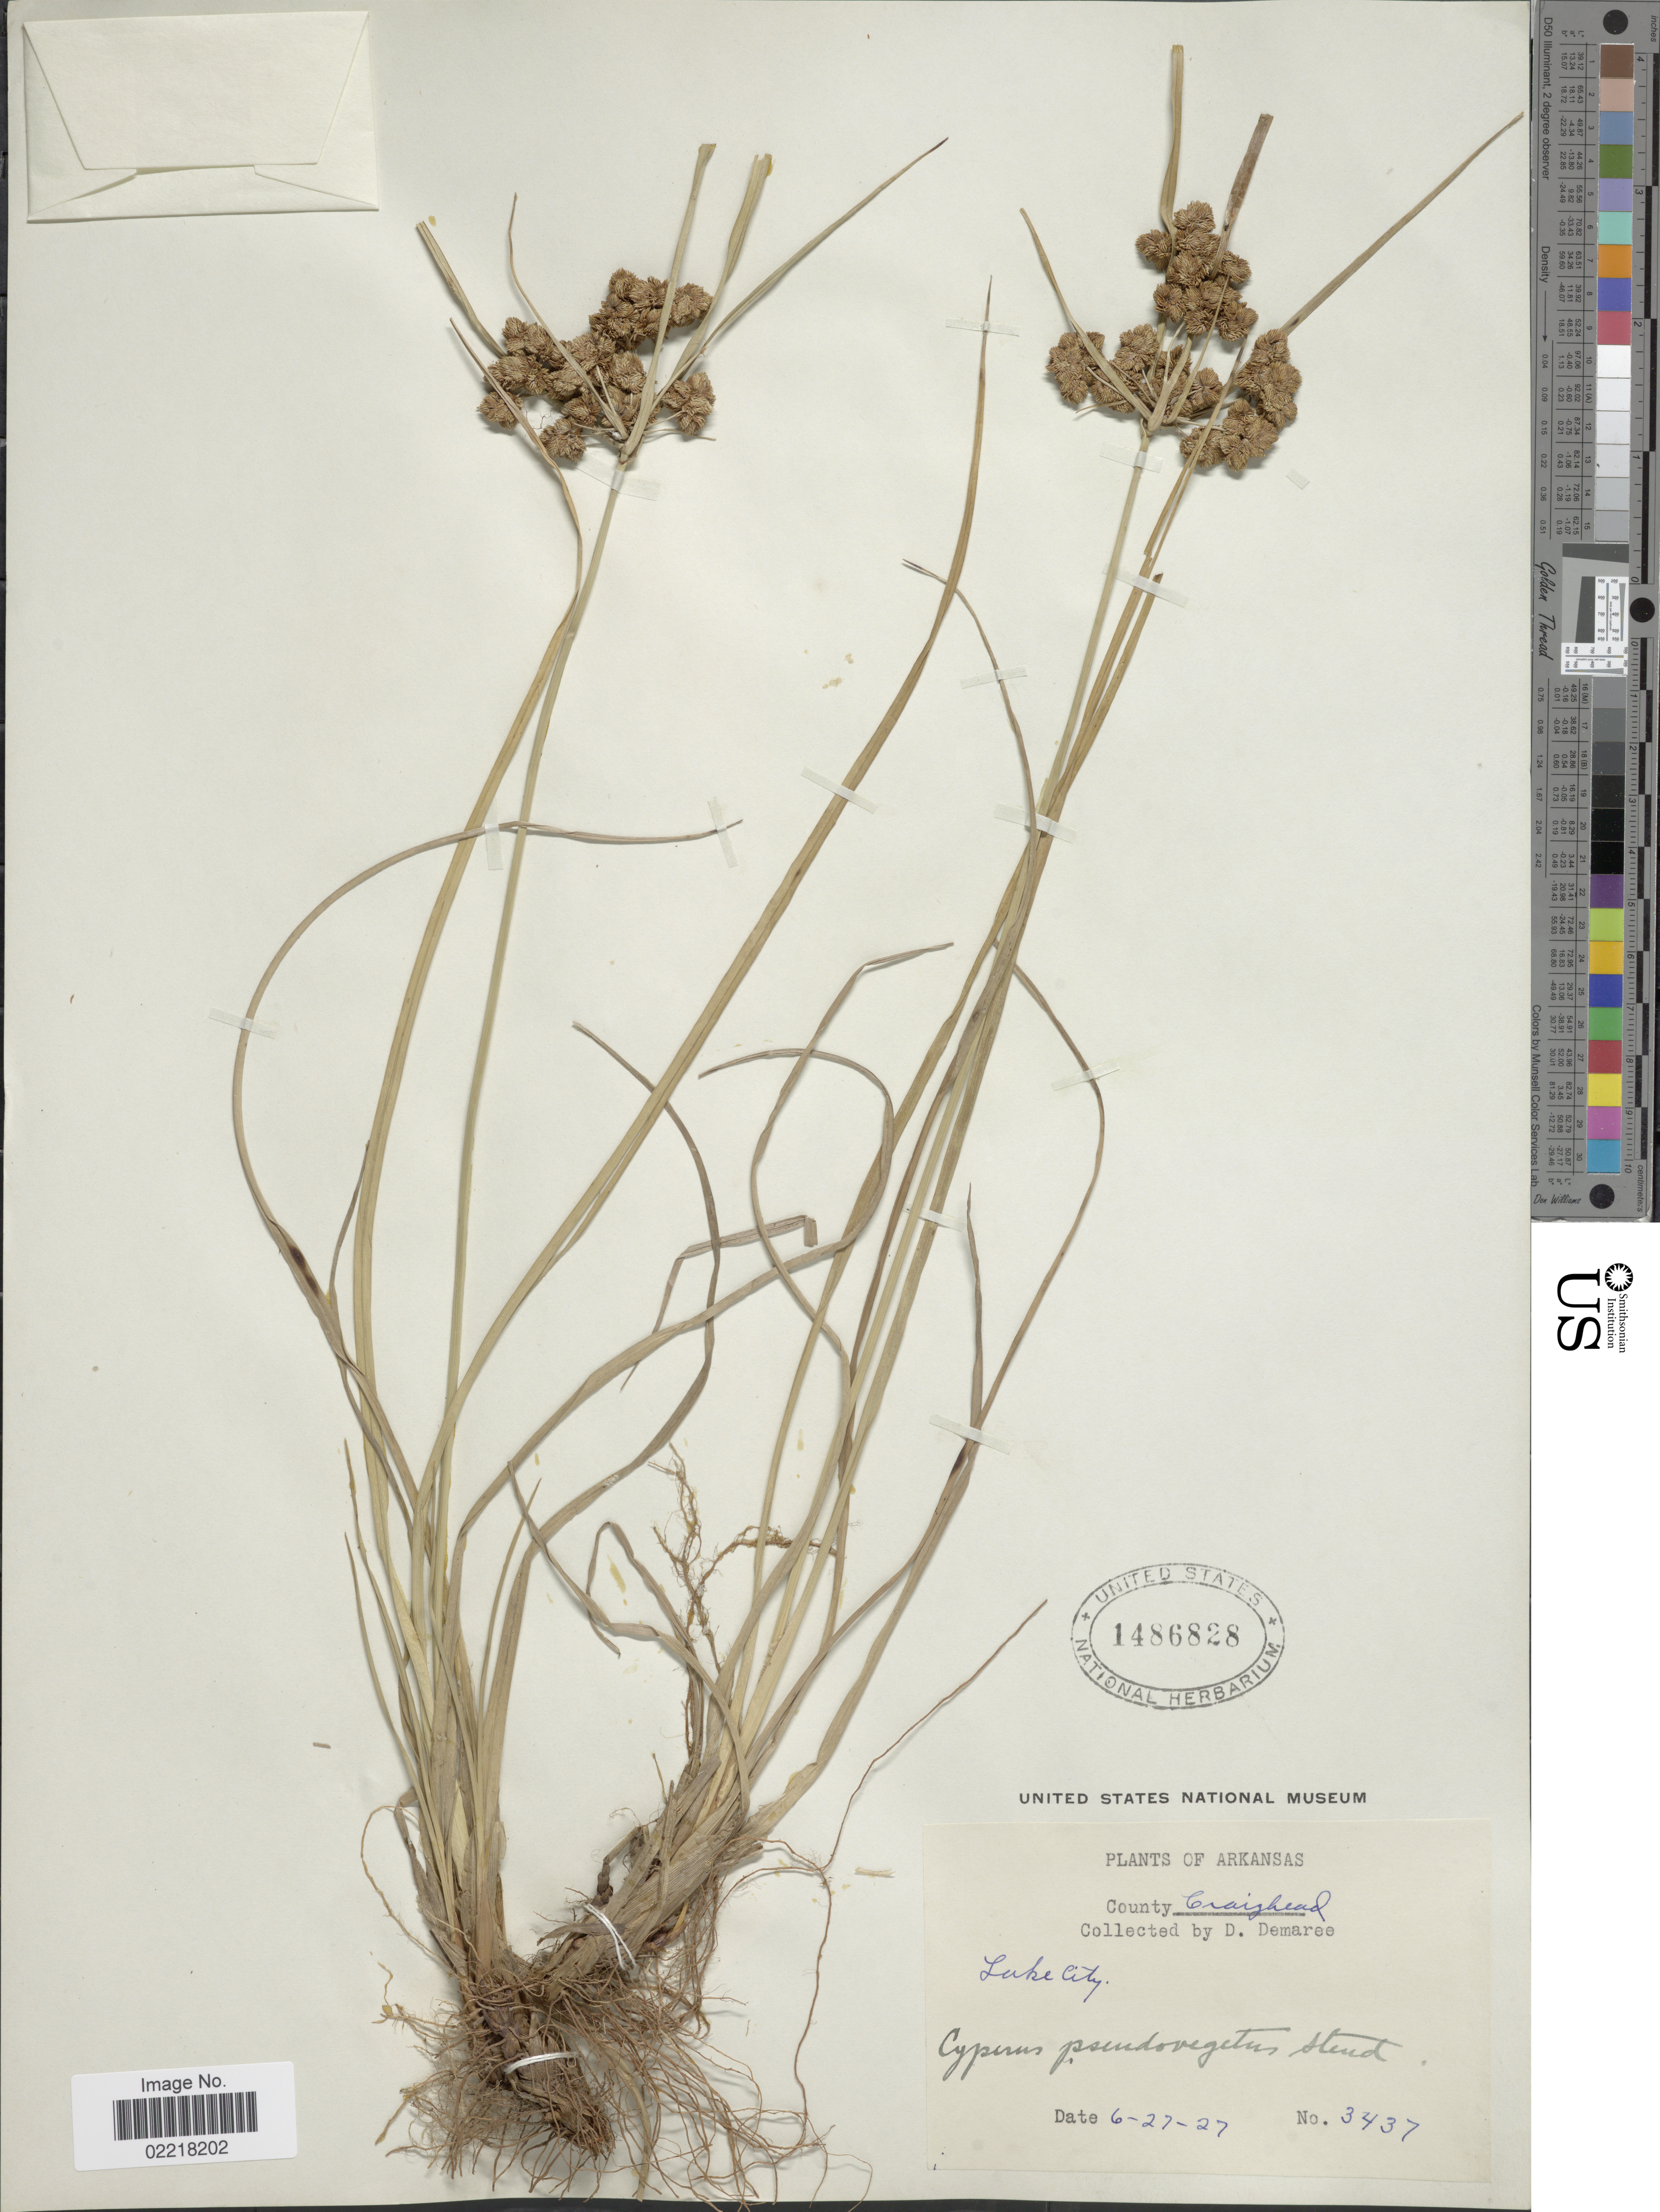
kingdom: Plantae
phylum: Tracheophyta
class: Liliopsida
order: Poales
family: Cyperaceae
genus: Cyperus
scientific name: Cyperus pseudovegetus Steud.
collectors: D. Demaree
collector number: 3437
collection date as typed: Transcribed d/m/y: 27/6/27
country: United States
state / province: Arkansas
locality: County Craighead. Lake City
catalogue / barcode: US 1486828